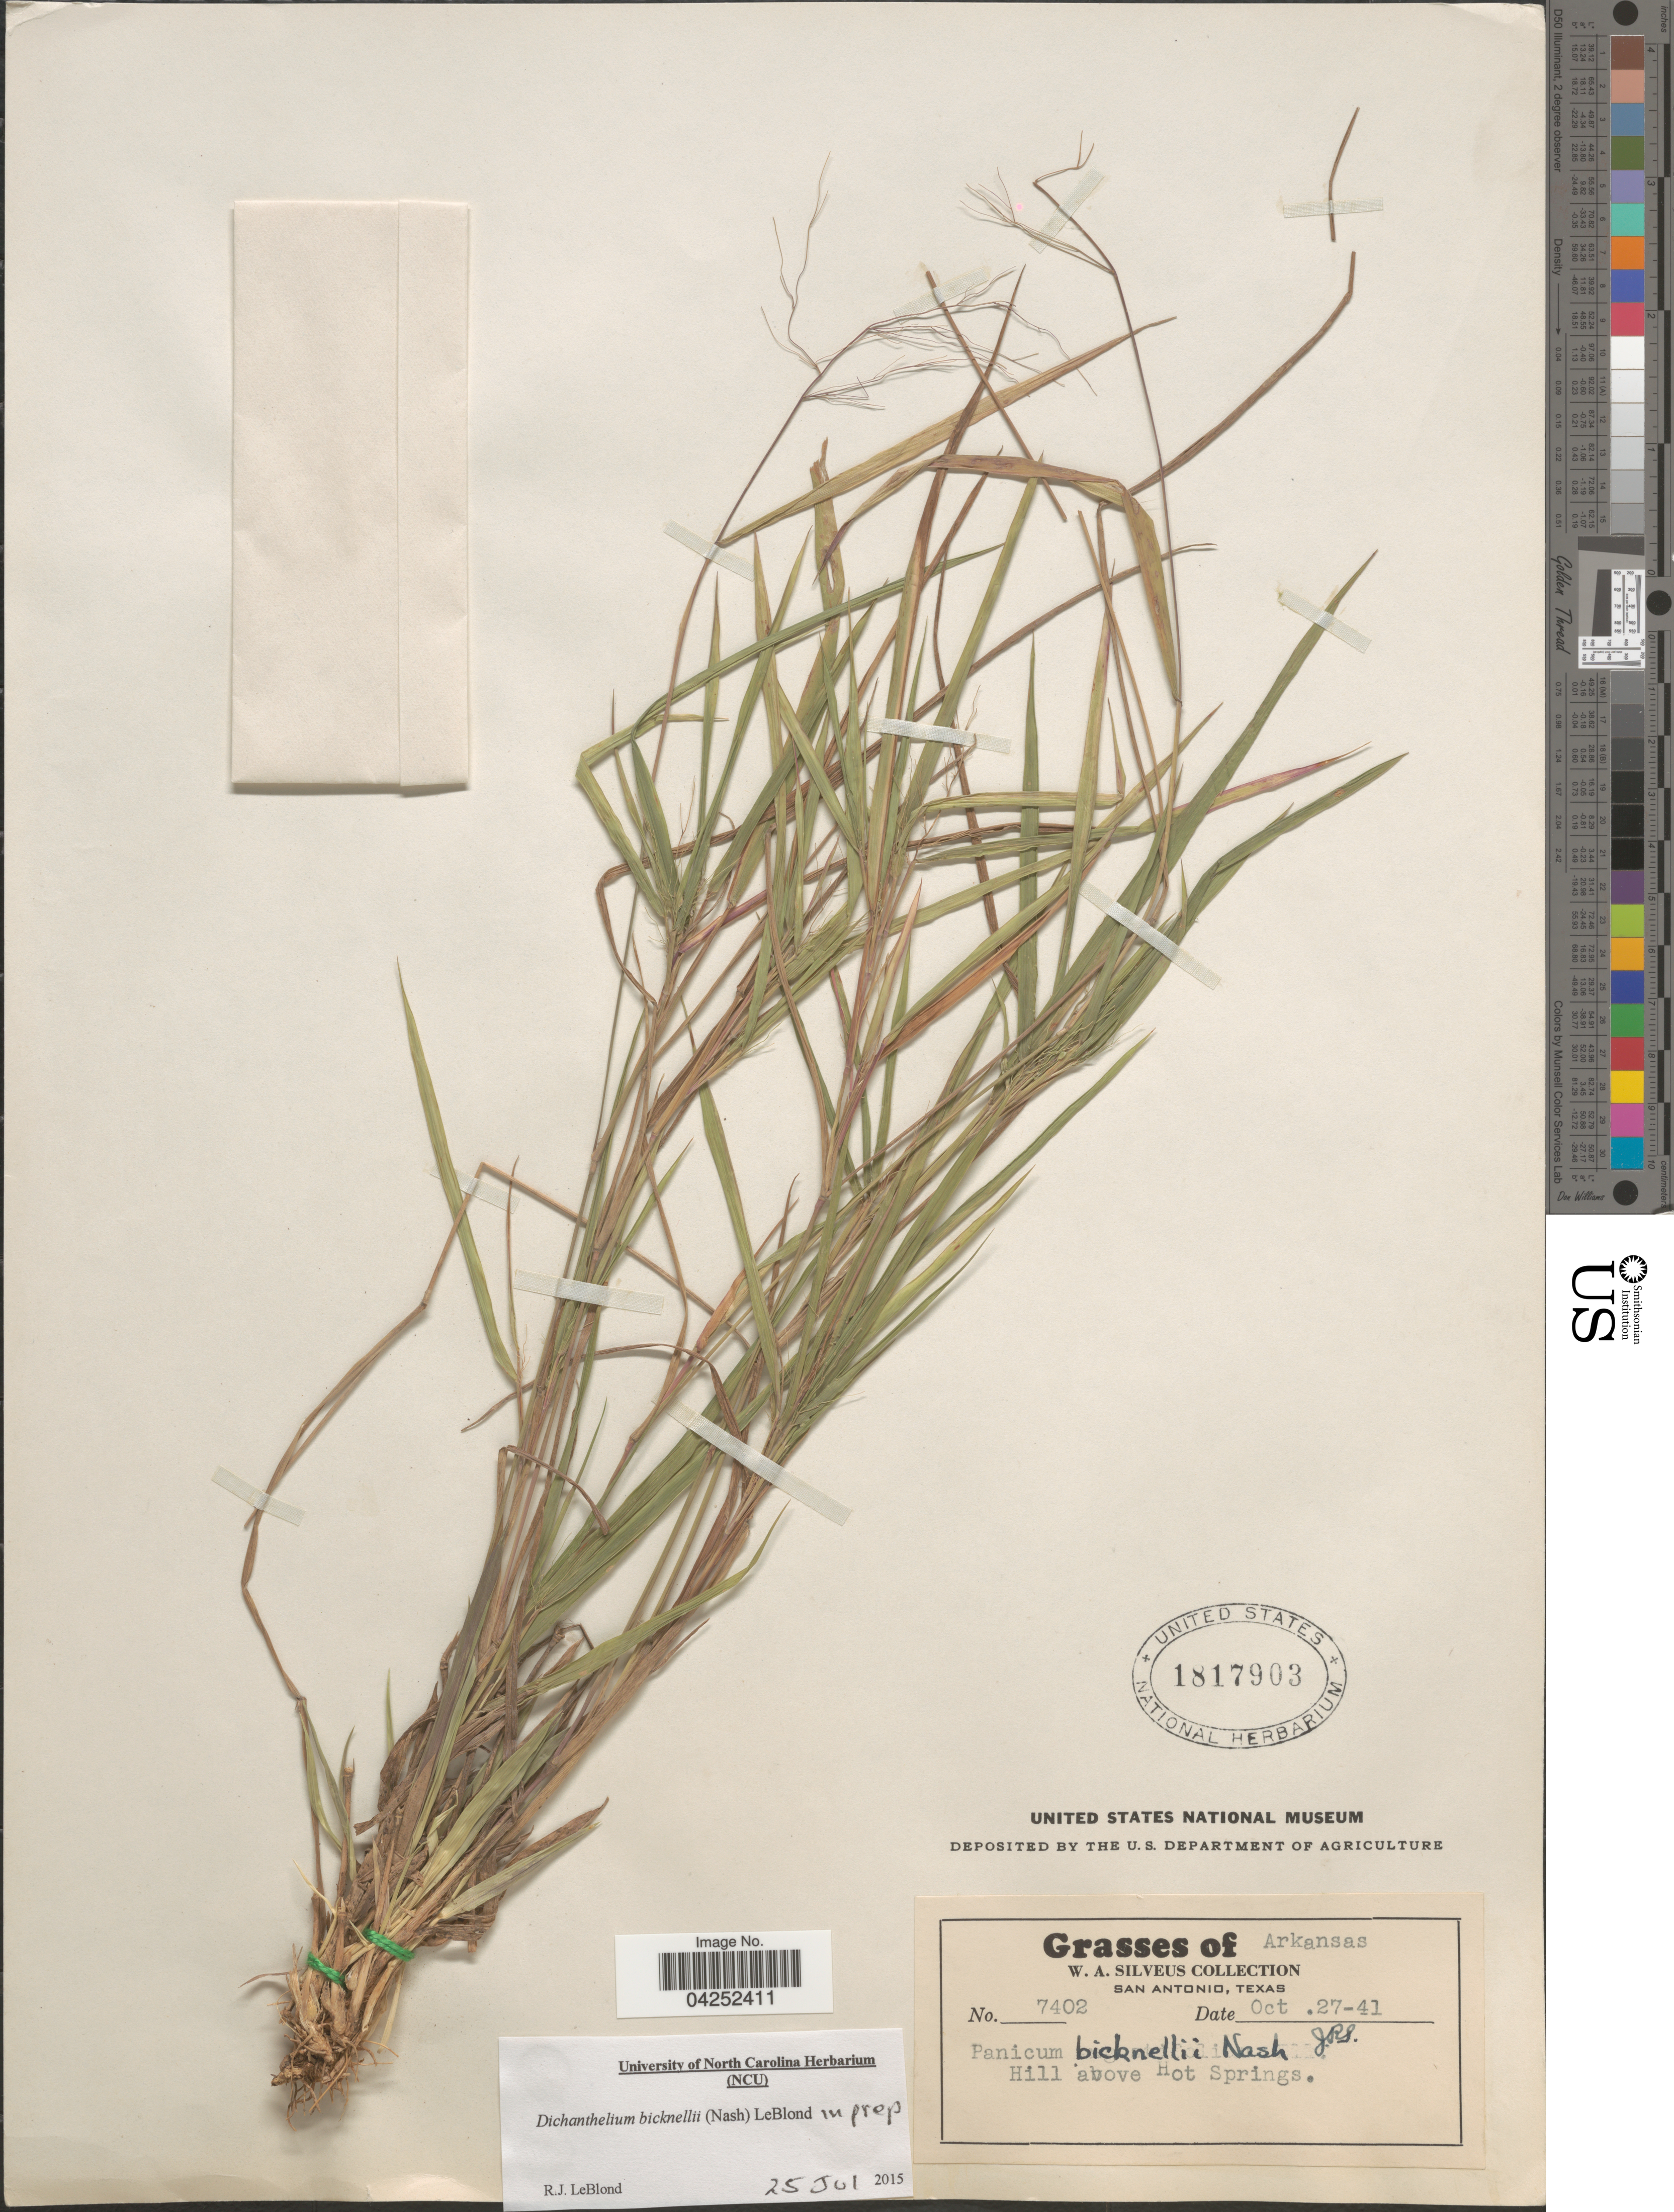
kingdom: Plantae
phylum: Tracheophyta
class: Liliopsida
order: Poales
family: Poaceae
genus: Dichanthelium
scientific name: Dichanthelium bicknellii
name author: (Nash) LeBlond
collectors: W. Silveus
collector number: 7402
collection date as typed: Transcribed d/m/y: 27/10/41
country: United States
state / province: Arkansas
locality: Hill above Hot Springs.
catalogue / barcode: US 1817903